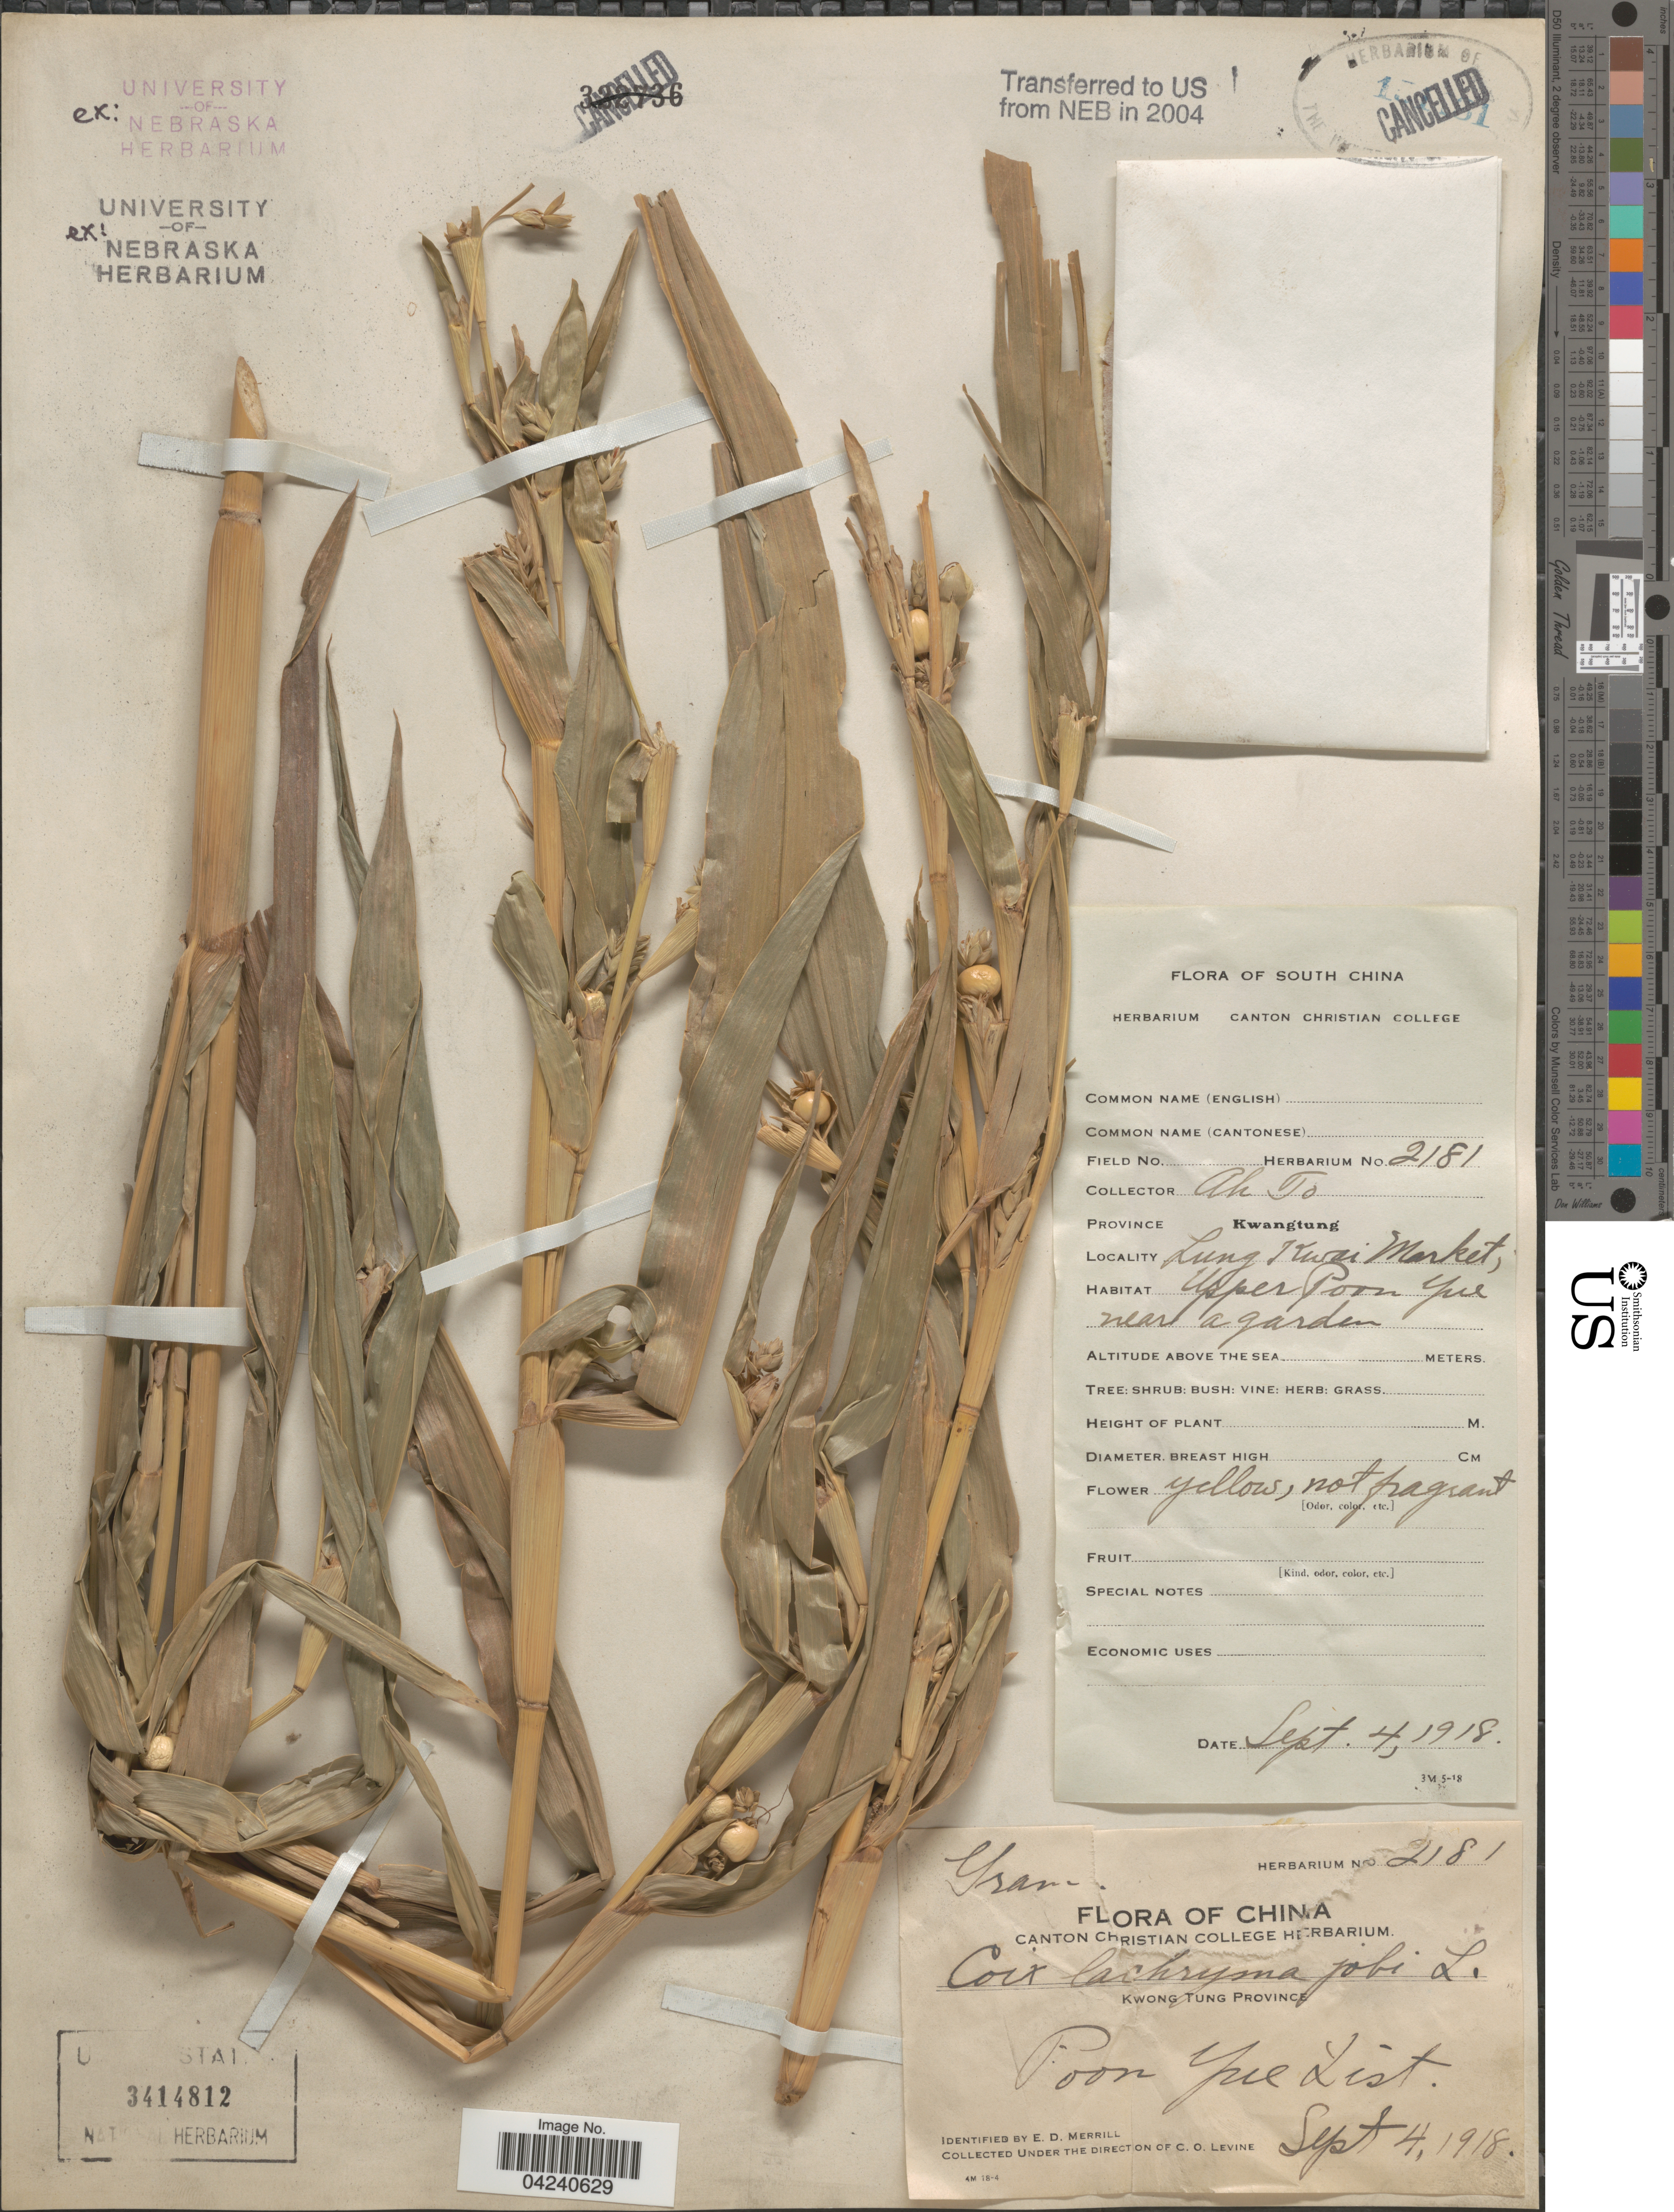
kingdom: Plantae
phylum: Tracheophyta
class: Liliopsida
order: Poales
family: Poaceae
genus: Coix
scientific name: Coix lacryma-jobi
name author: L.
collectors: Ah To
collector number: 2181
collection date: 1918-09-04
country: China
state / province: Guangdong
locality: South China. Province Kwangtung. Lung Kwai Market. Upper Poon Yue near a garden. Poon Yue Dist.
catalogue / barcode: US 3414812